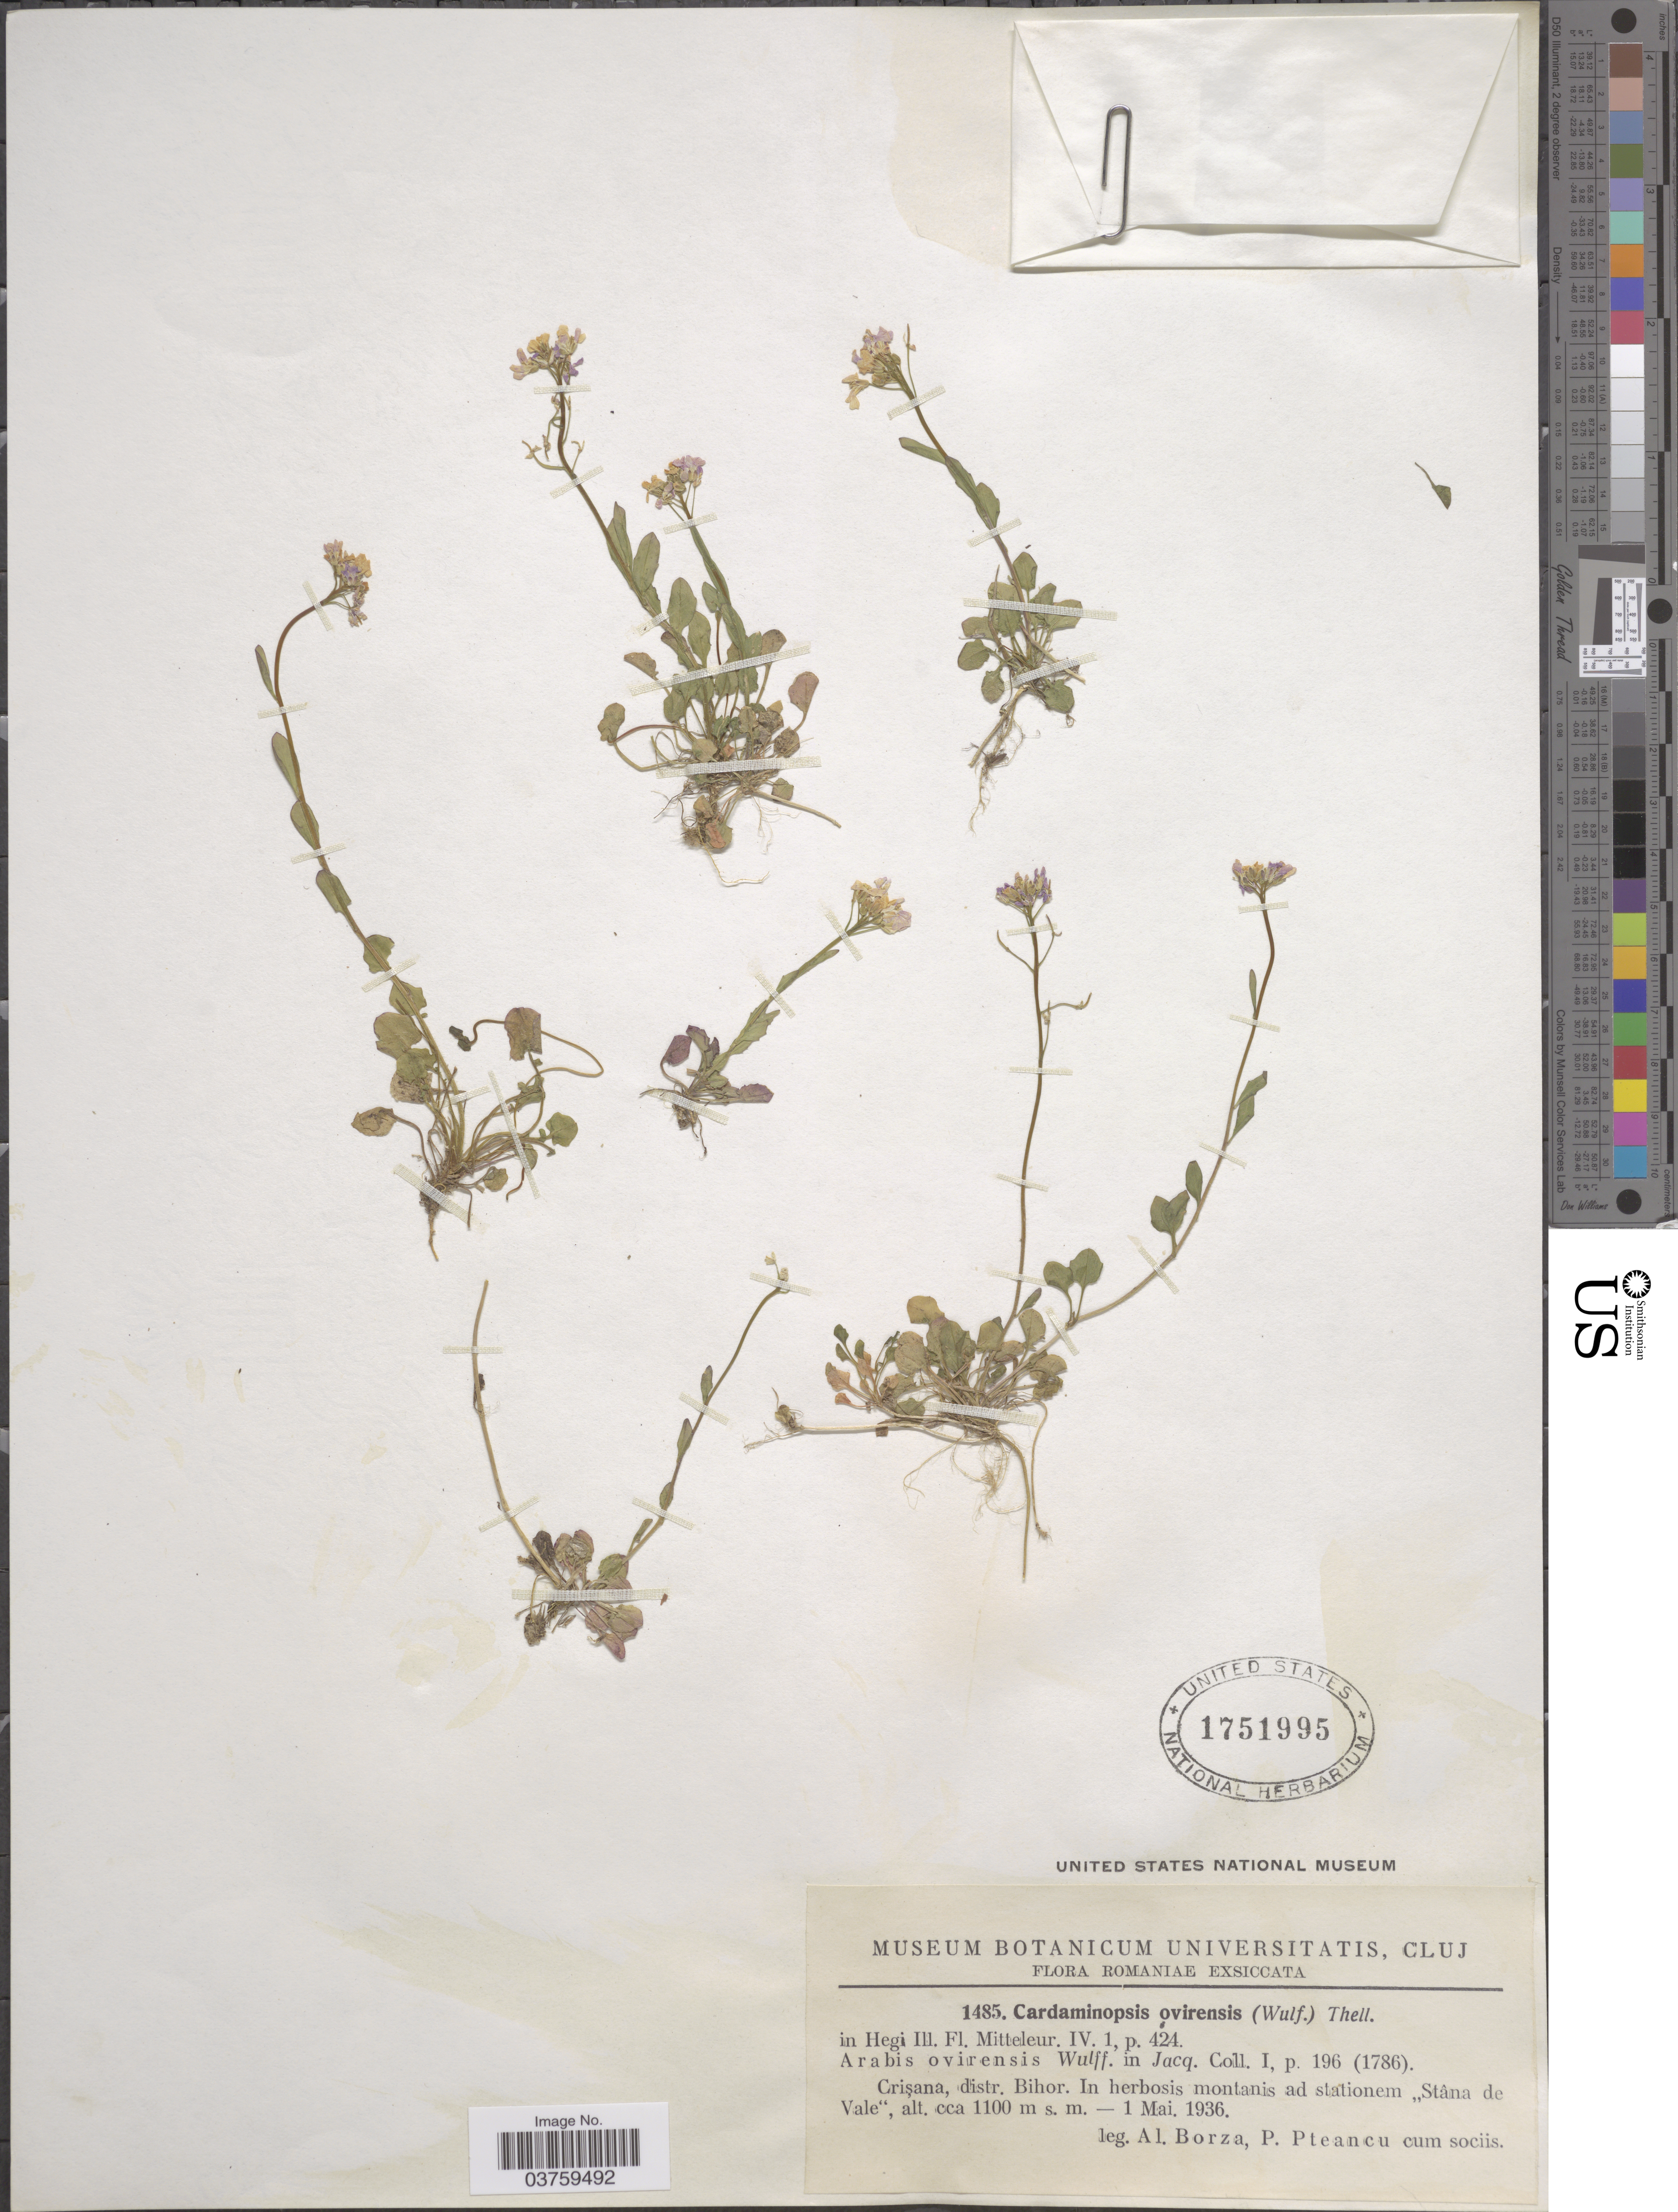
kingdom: Plantae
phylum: Tracheophyta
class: Magnoliopsida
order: Brassicales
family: Brassicaceae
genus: Arabis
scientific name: Arabis ovirensis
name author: Wulfen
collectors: A. Borza & P. Pteancu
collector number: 1485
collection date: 1936-05-01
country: Romania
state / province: Bihor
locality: Romaniae. Crişana, distr. Bihor. In herbosis montanis ad stationem "Stâna de Vale".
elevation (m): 1100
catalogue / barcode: US 1751995